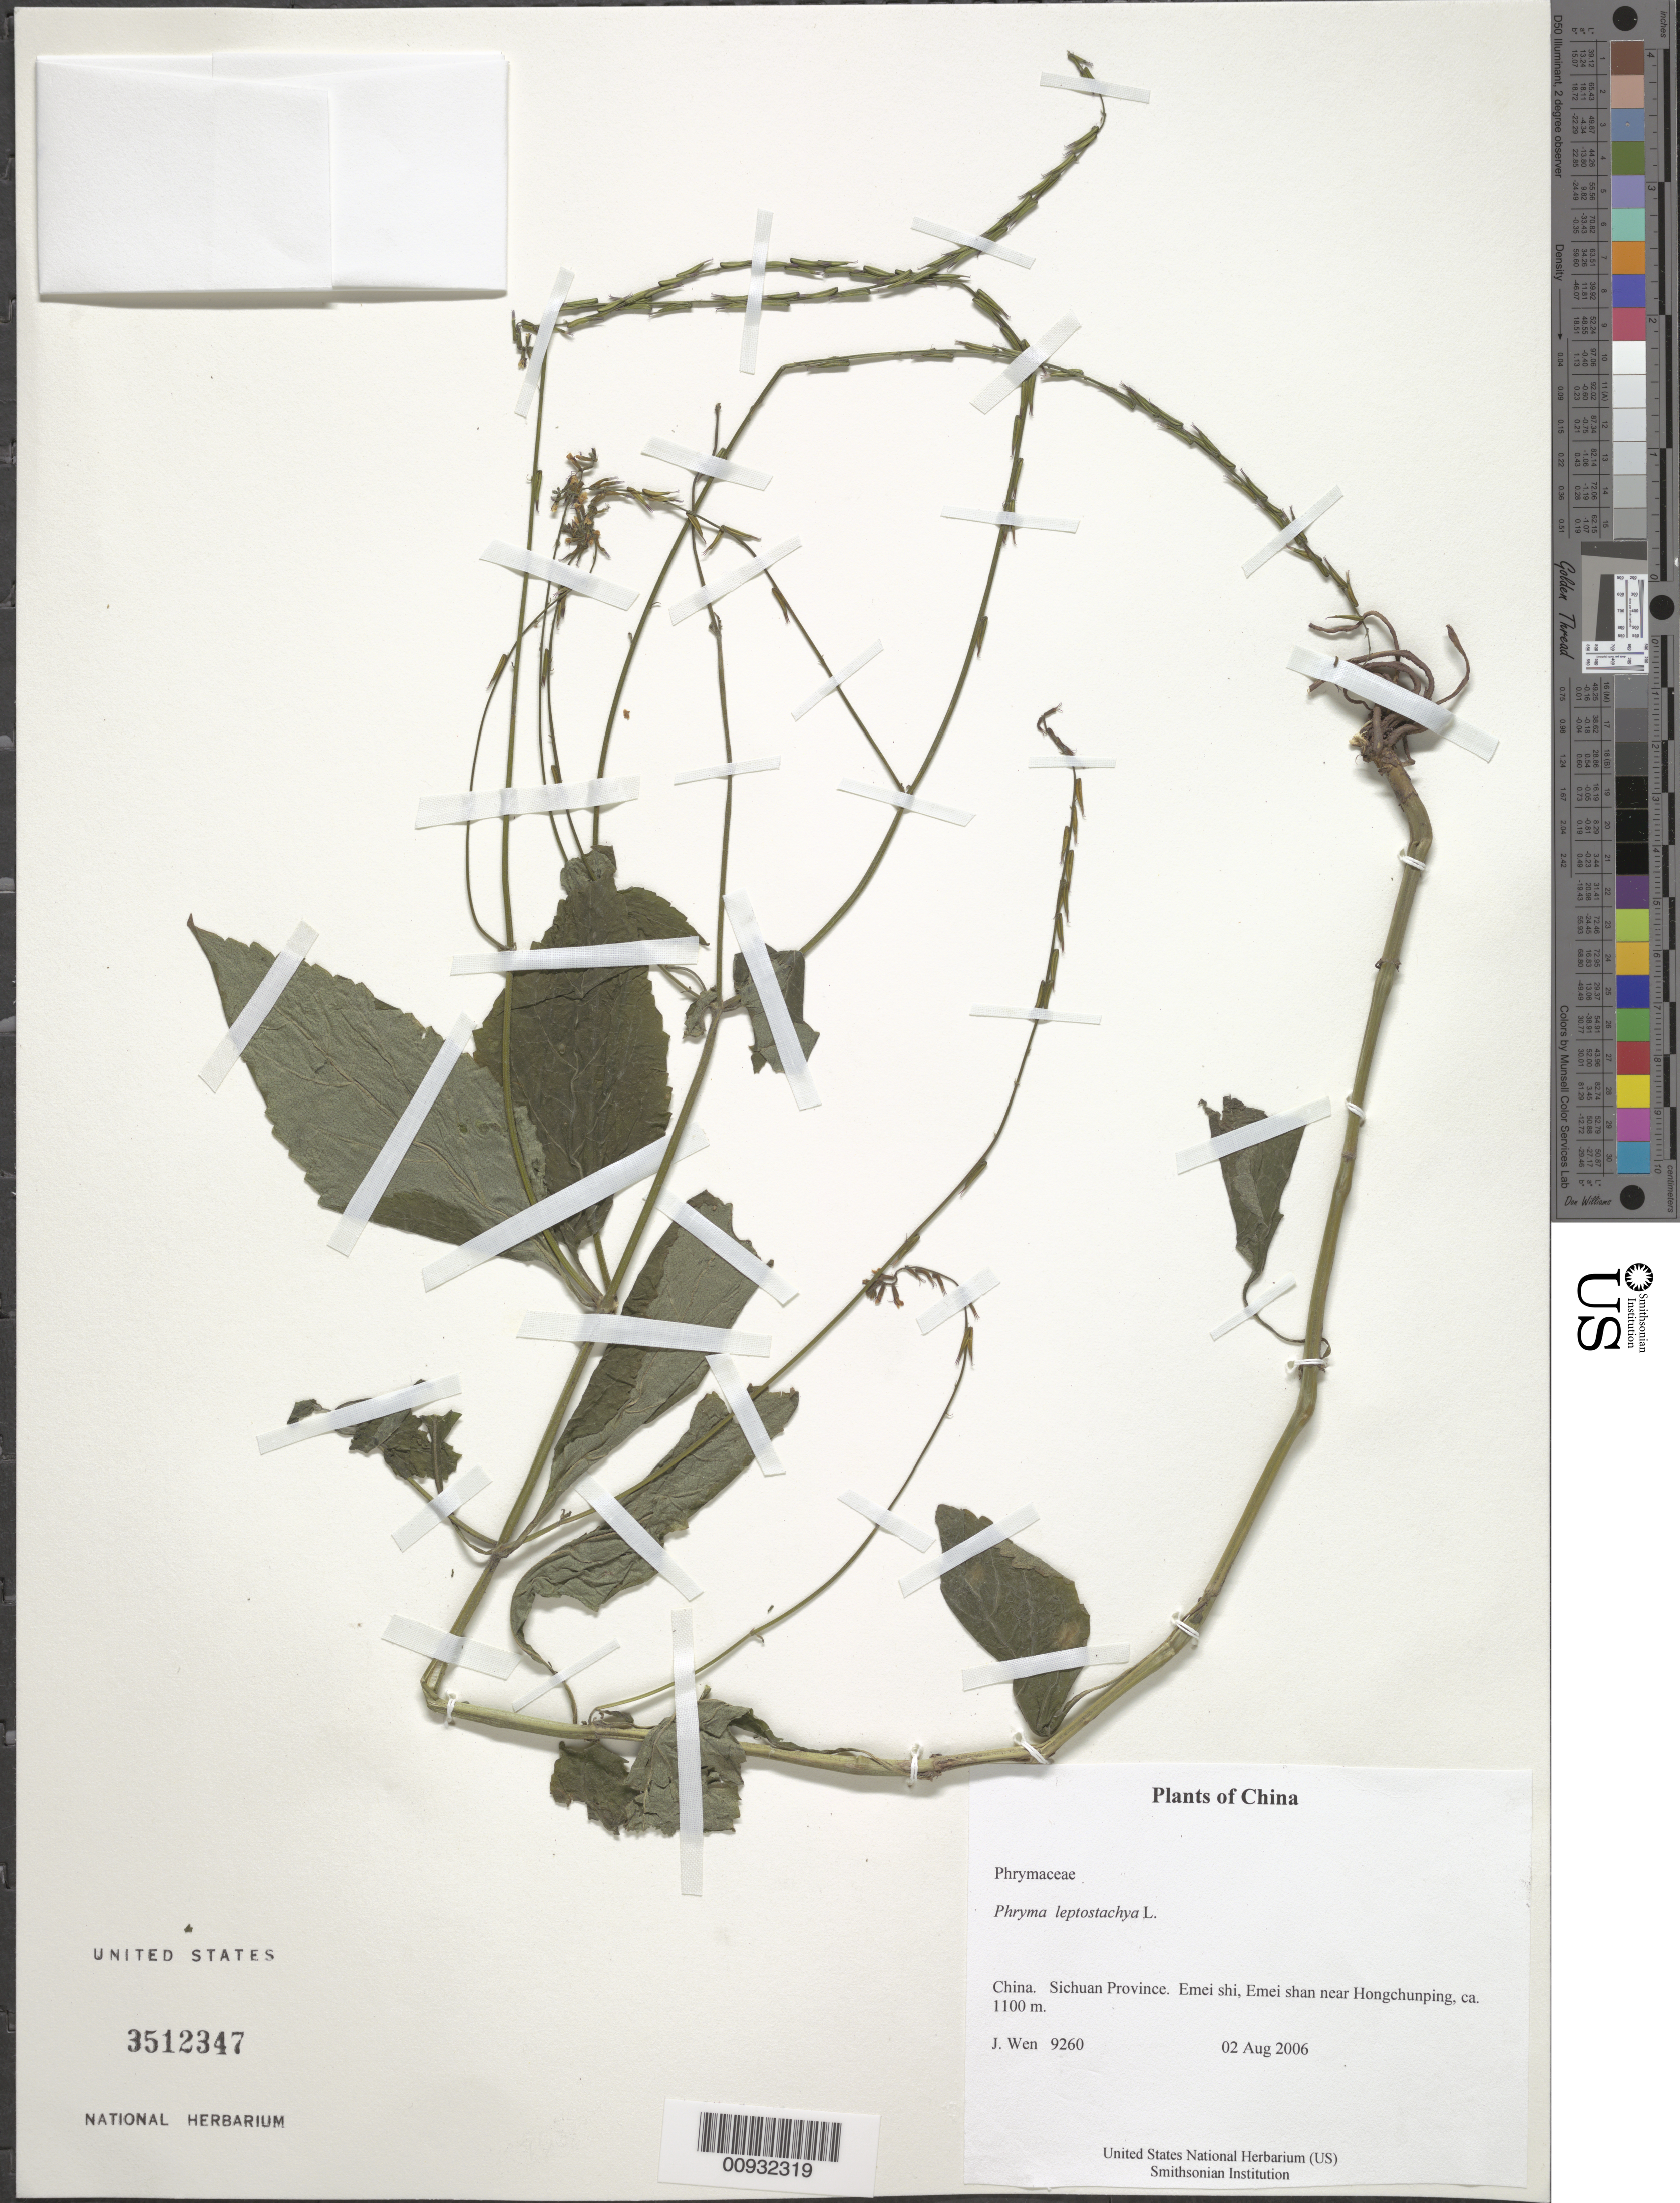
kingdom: Plantae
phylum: Tracheophyta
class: Magnoliopsida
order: Lamiales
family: Phrymaceae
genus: Phryma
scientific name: Phryma leptostachya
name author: L.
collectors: J. Wen & S. Wu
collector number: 9260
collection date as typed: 02 Aug 2006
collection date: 2006-08-02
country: China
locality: Sichuan Province. Emei shi, Emei shan near Hongchunping, ca 1100m.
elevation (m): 400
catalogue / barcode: US 3512347